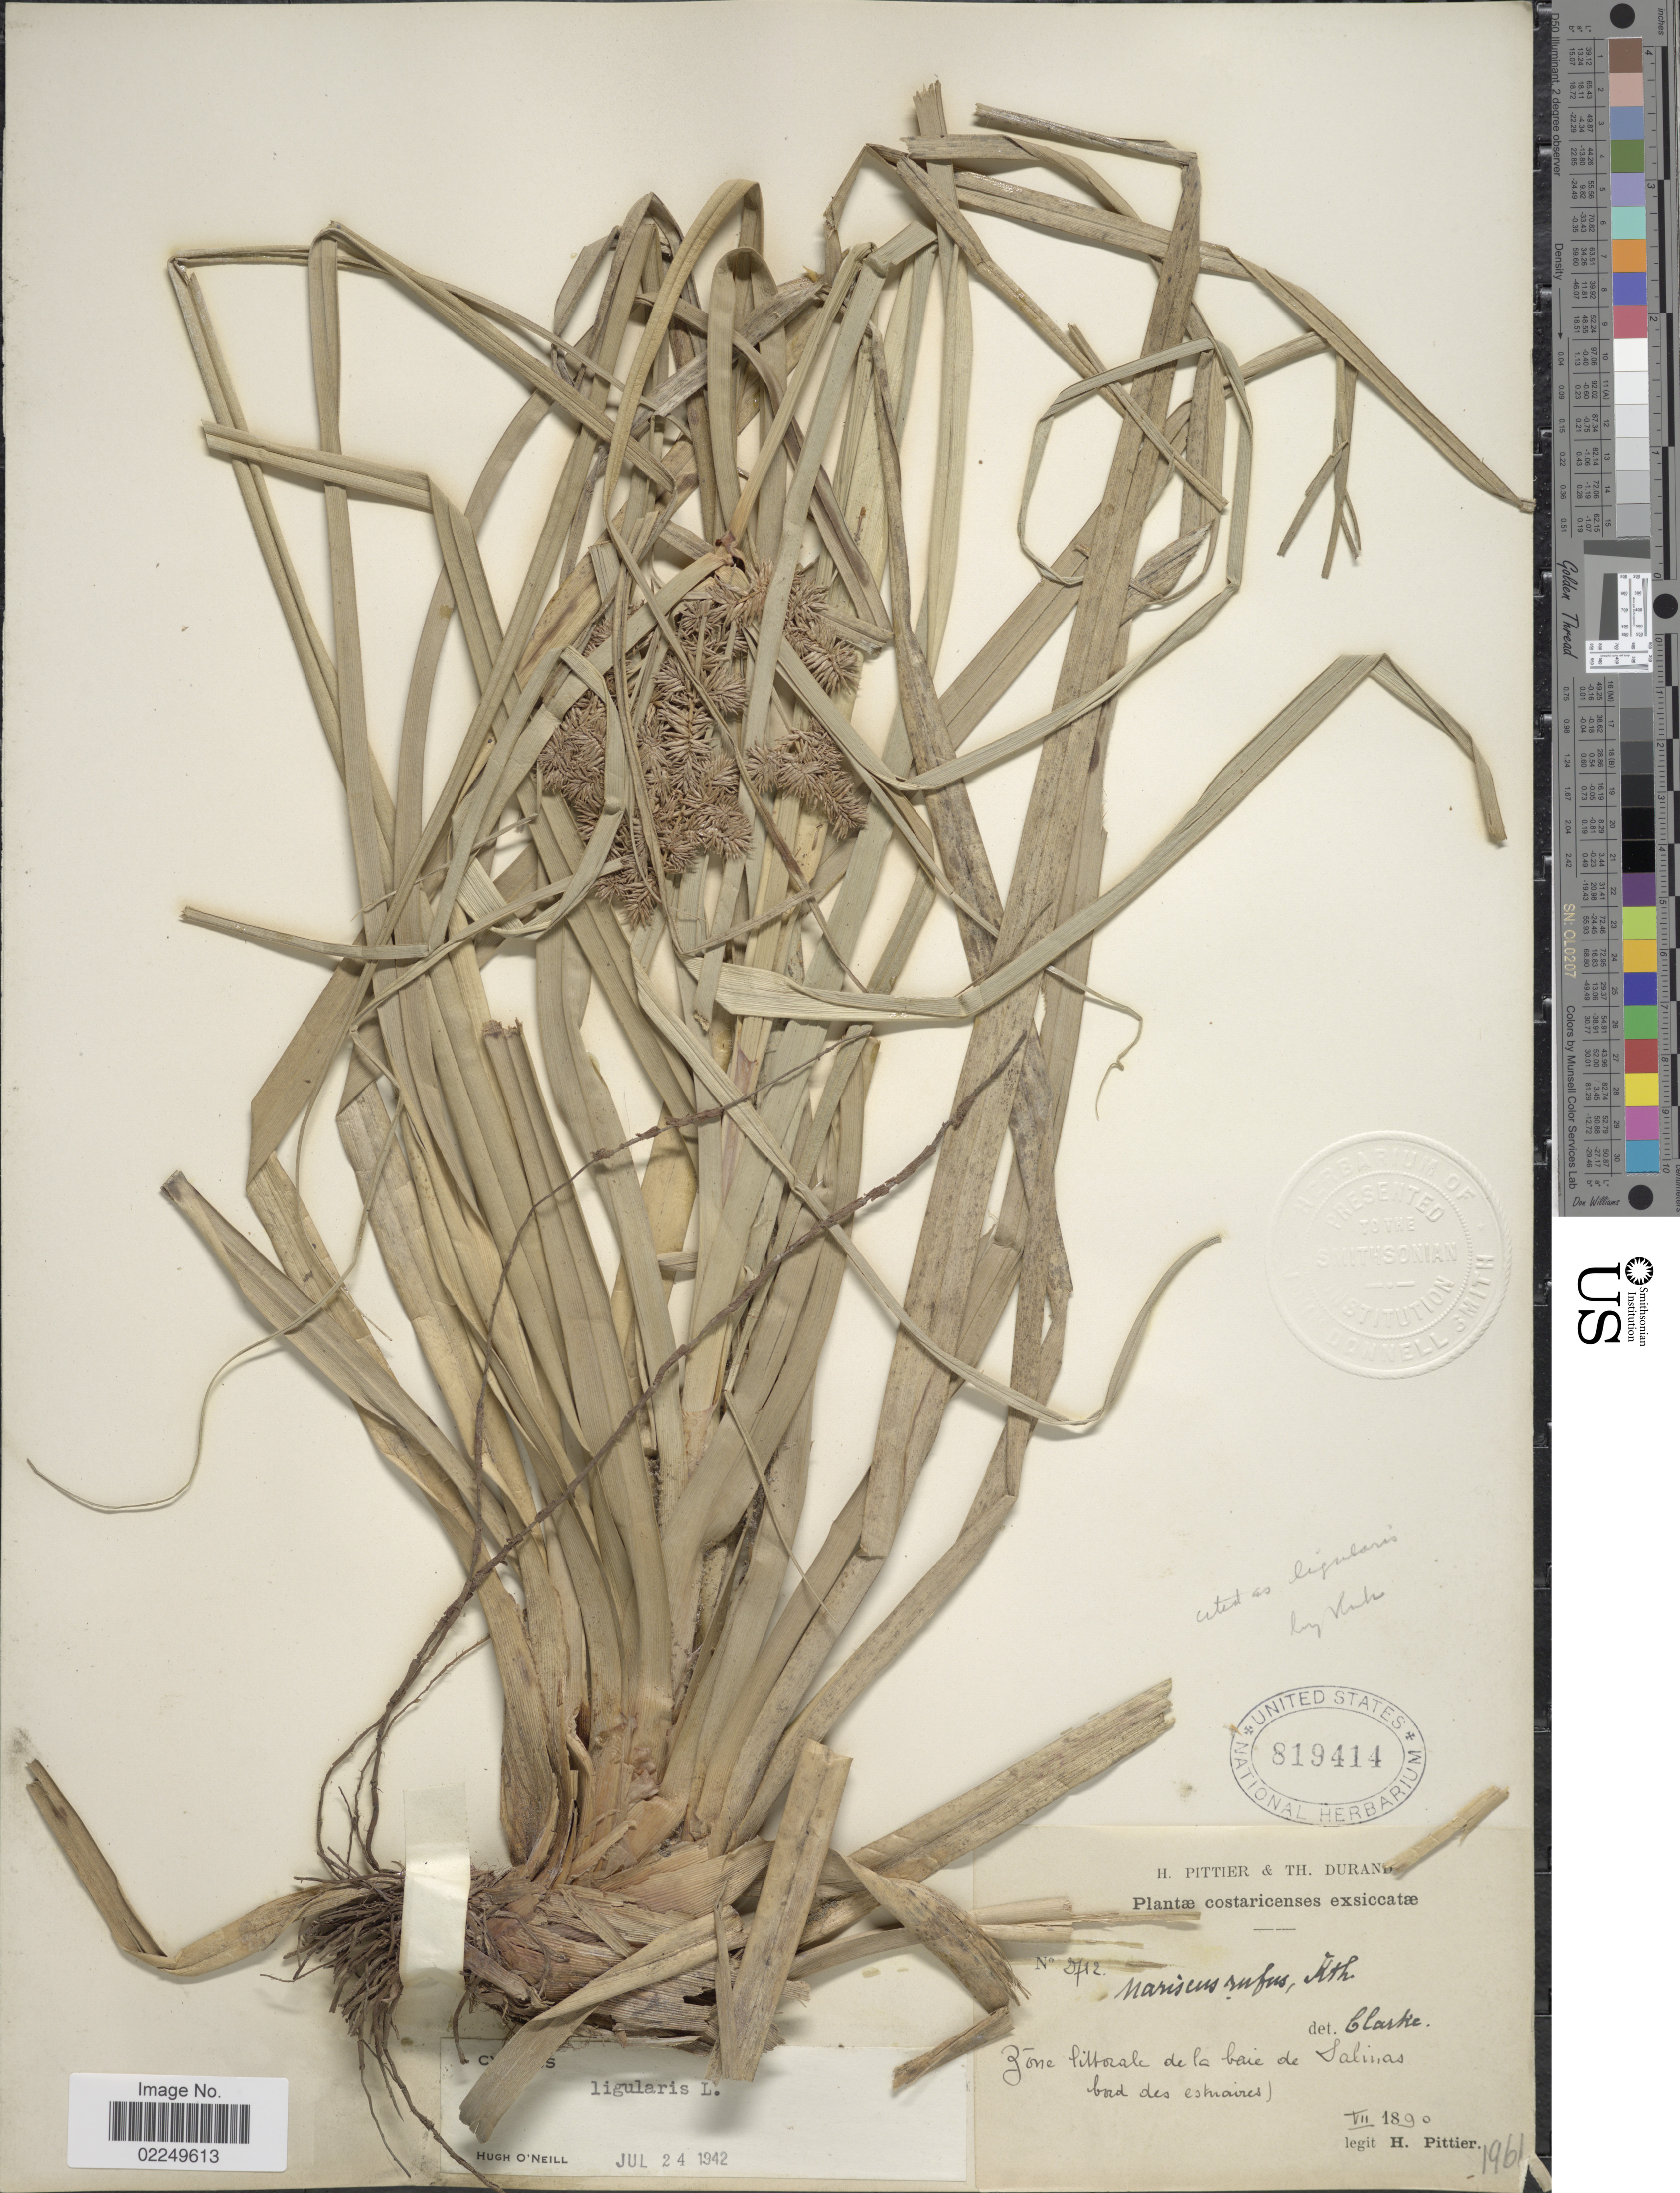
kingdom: Plantae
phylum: Tracheophyta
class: Liliopsida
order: Poales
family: Cyperaceae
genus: Cyperus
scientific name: Cyperus ligularis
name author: L.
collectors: H. F. Pittier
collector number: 2712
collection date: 1890-06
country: Costa Rica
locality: Zone littorale de al baie de Salinas bord des estuaires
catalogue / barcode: US 819414